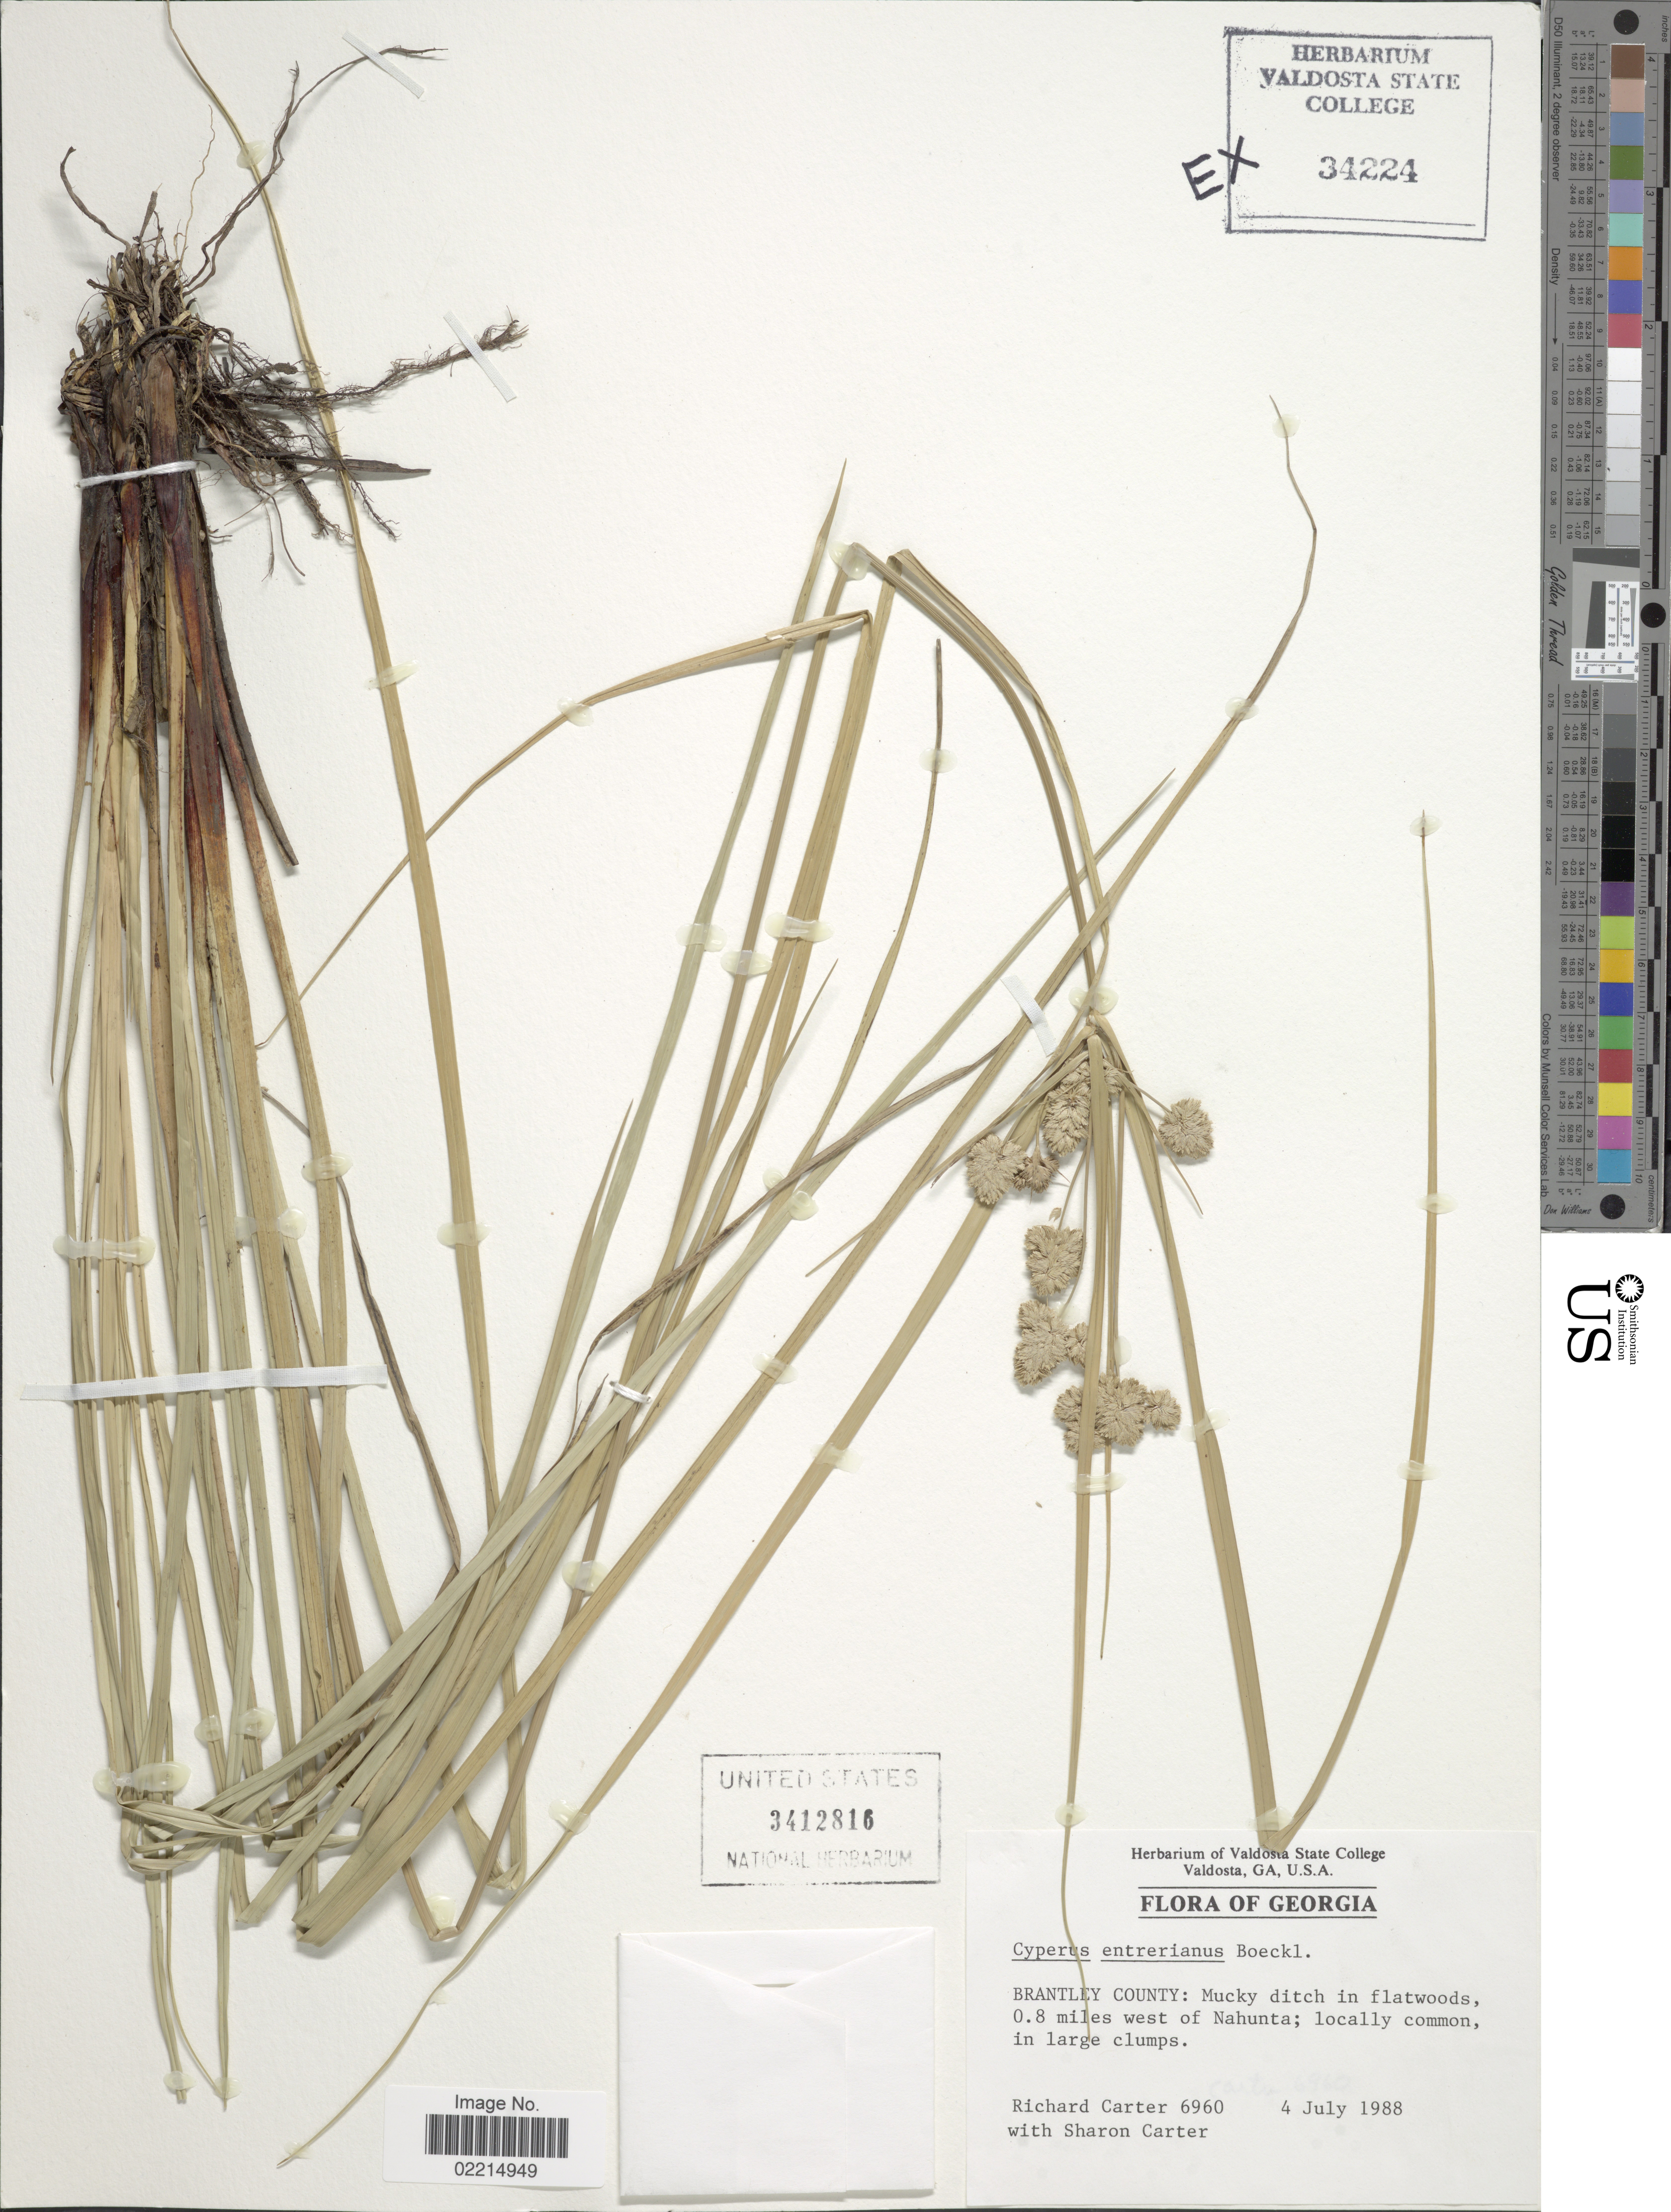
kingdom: Plantae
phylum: Tracheophyta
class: Liliopsida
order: Poales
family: Cyperaceae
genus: Cyperus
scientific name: Cyperus entrerianus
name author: Boeckeler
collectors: R. Carter & S. Carter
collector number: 6960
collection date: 1988-07-04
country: United States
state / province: Georgia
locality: Brantley County: Mucky ditch in flatwoods, 0.8 miles west of Nahunta, in large clumps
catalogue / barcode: US 3412816